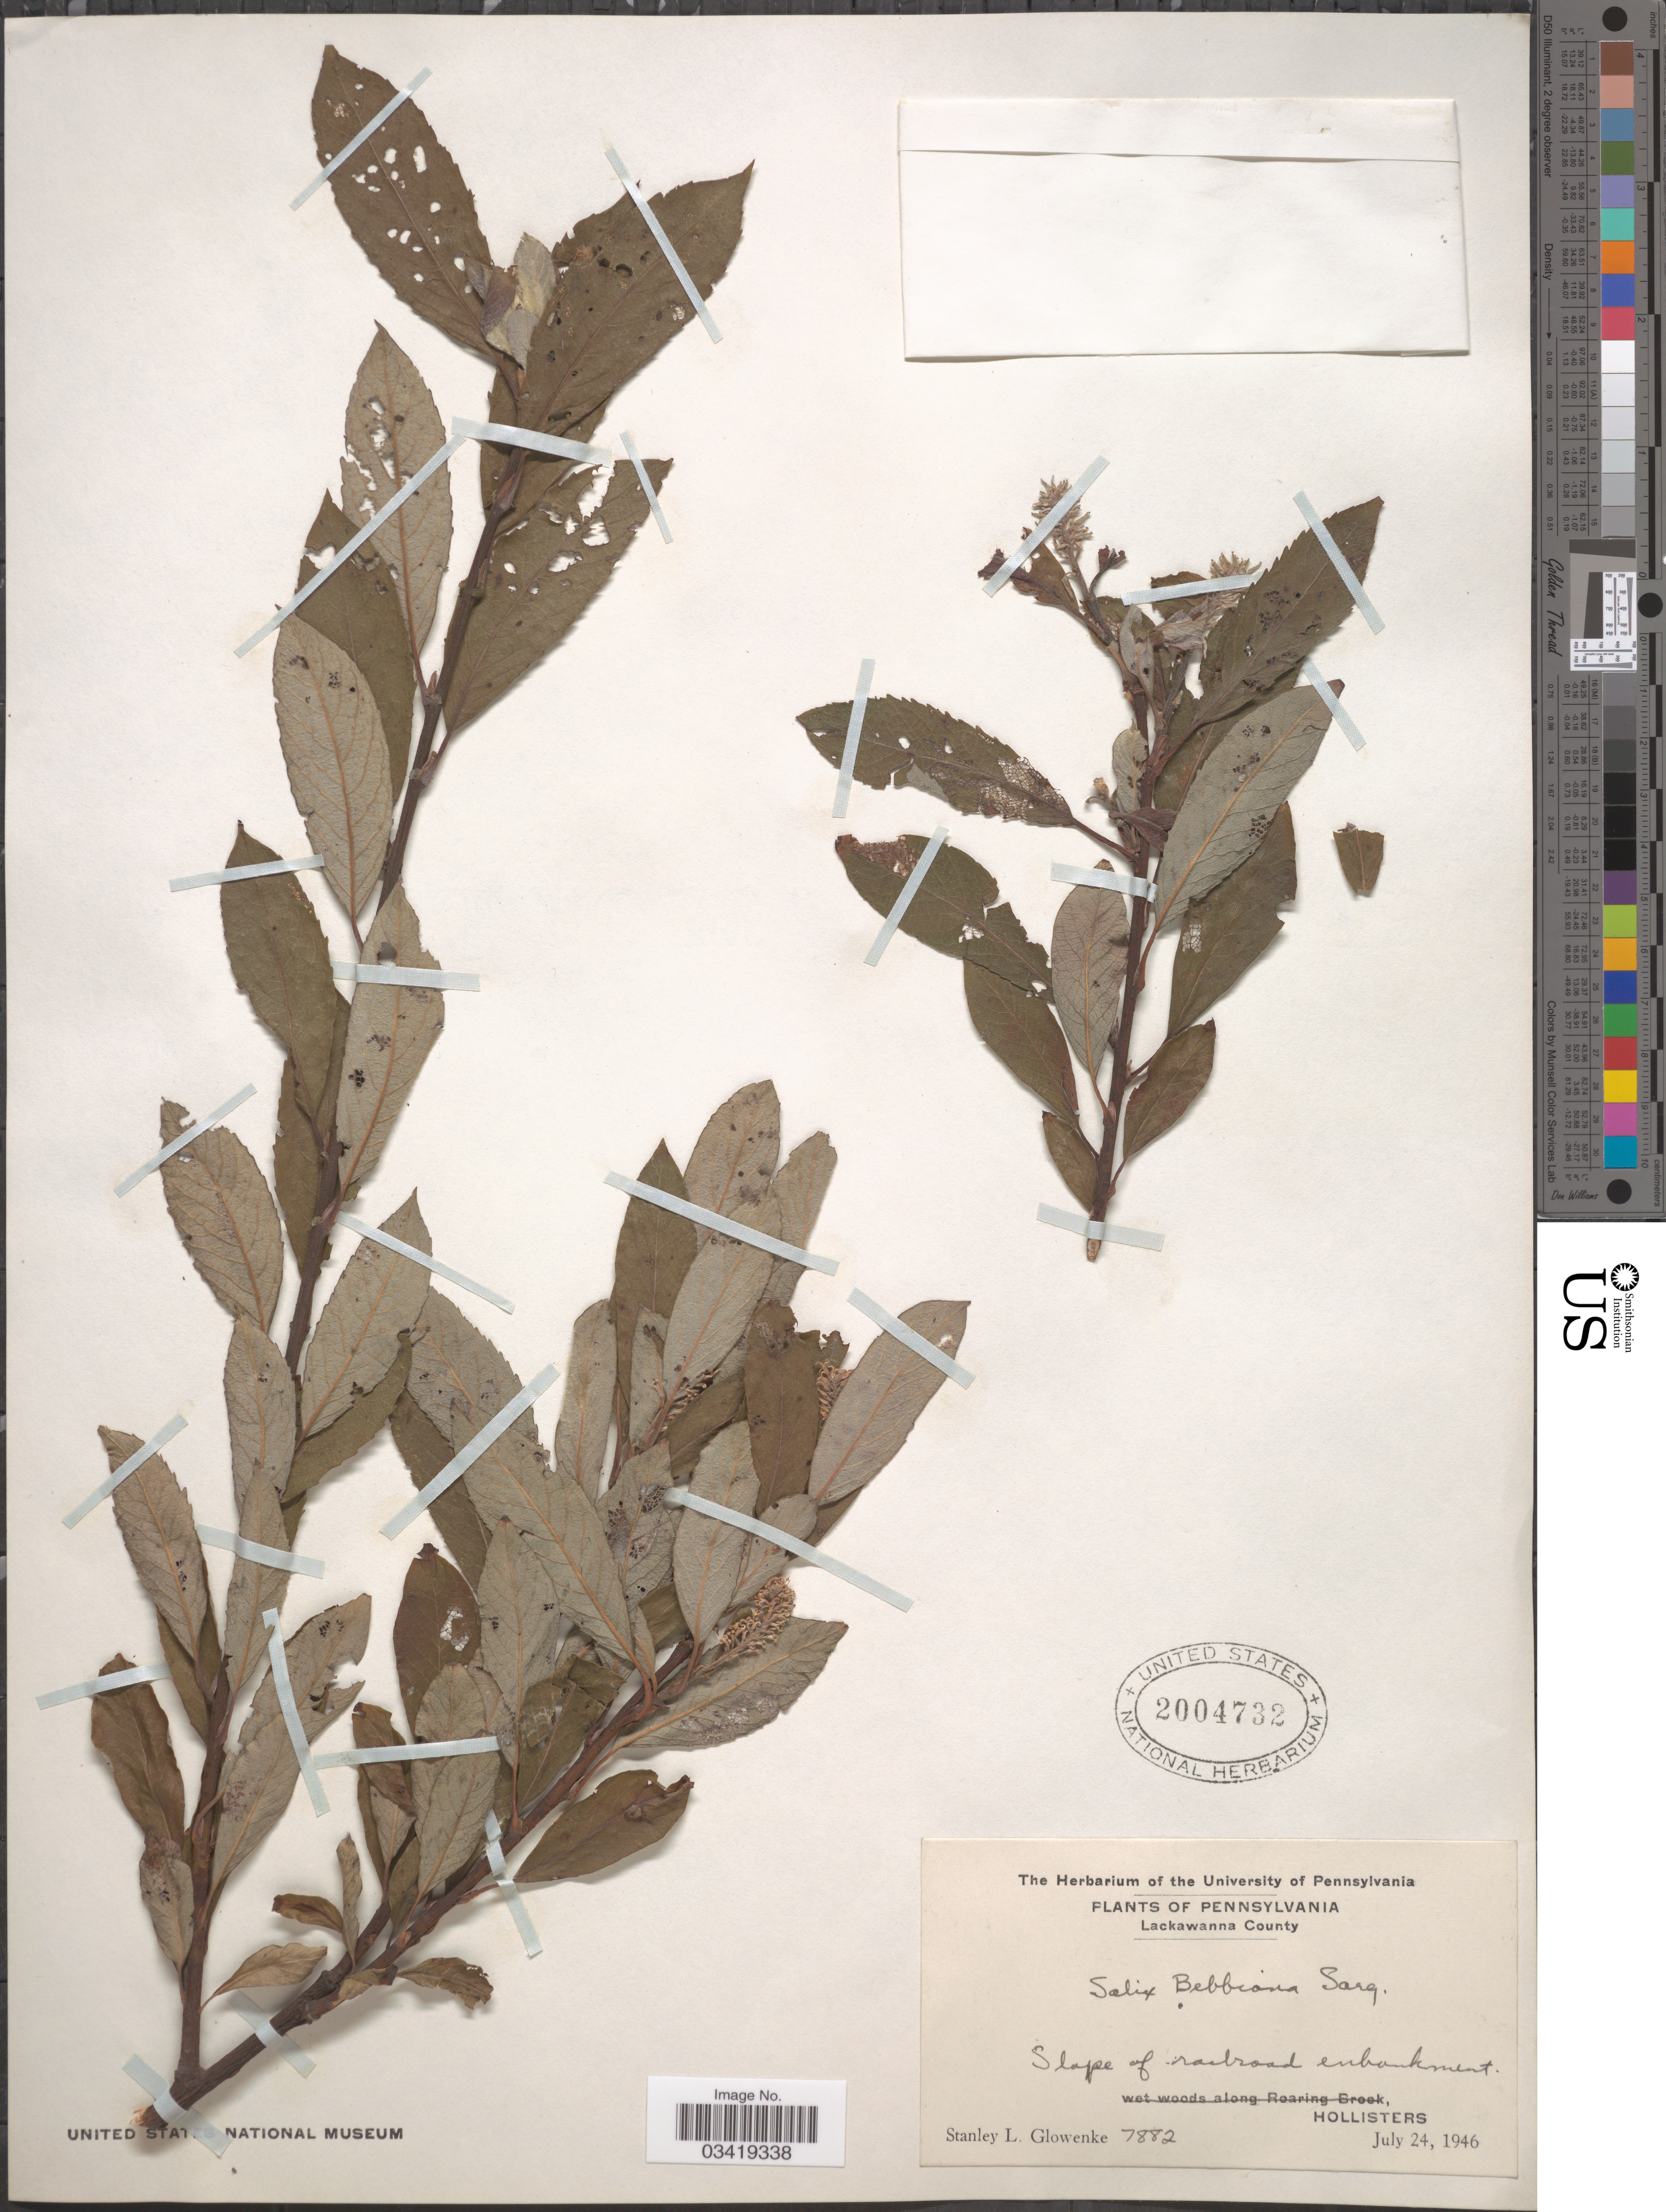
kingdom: Plantae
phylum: Tracheophyta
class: Magnoliopsida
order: Malpighiales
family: Salicaceae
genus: Salix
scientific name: Salix bebbiana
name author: Sarg.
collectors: S. Glowenke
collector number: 7882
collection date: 1946-07-24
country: United States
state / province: Pennsylvania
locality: Lackawanna County. Slope of railroad enbankment. Hollisters.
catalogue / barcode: US 2004732